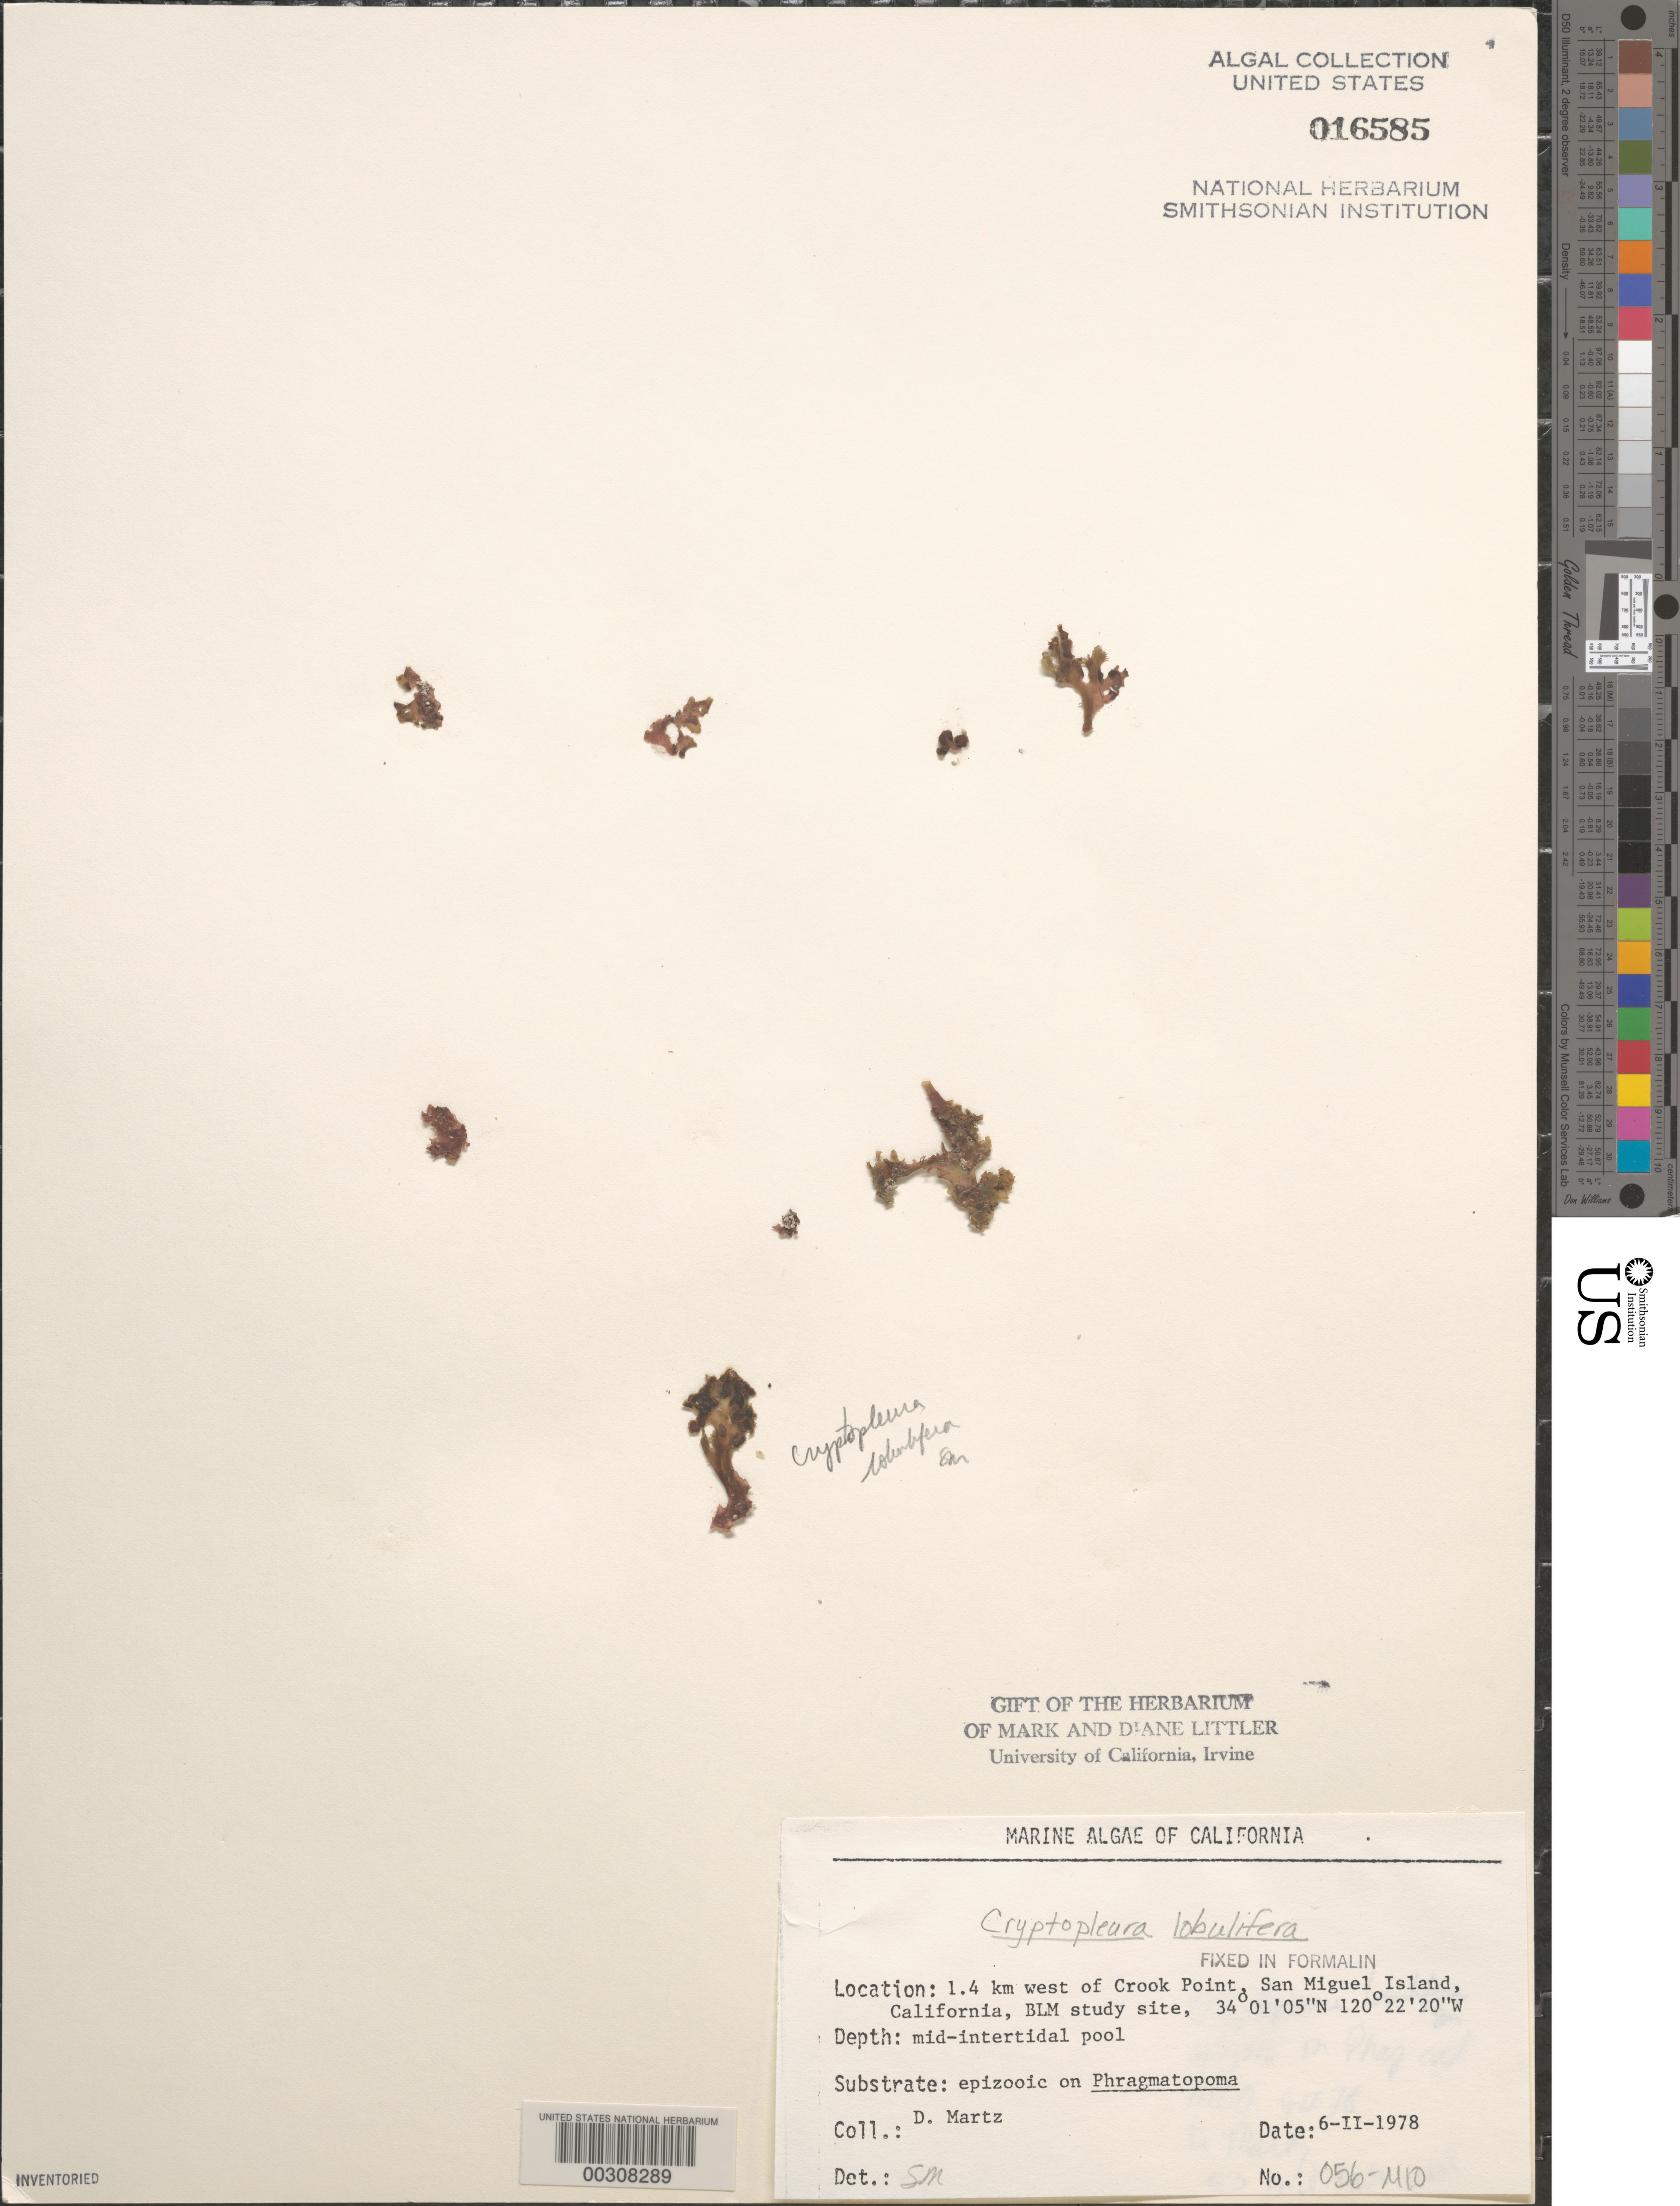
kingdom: Plantae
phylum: Rhodophyta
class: Florideophyceae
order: Ceramiales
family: Delesseriaceae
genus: Cryptopleura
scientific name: Cryptopleura lobulifera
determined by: Murray, S. N.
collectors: D. Martz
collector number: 056-mio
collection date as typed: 06 Feb 1978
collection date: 1978-02-06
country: United States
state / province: California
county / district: Santa Barbara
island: San Miguel Island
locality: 1.4 km north of Crook Point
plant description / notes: BLM-SOCALBIGHT Rocky Intertidal Survey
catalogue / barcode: US 16585